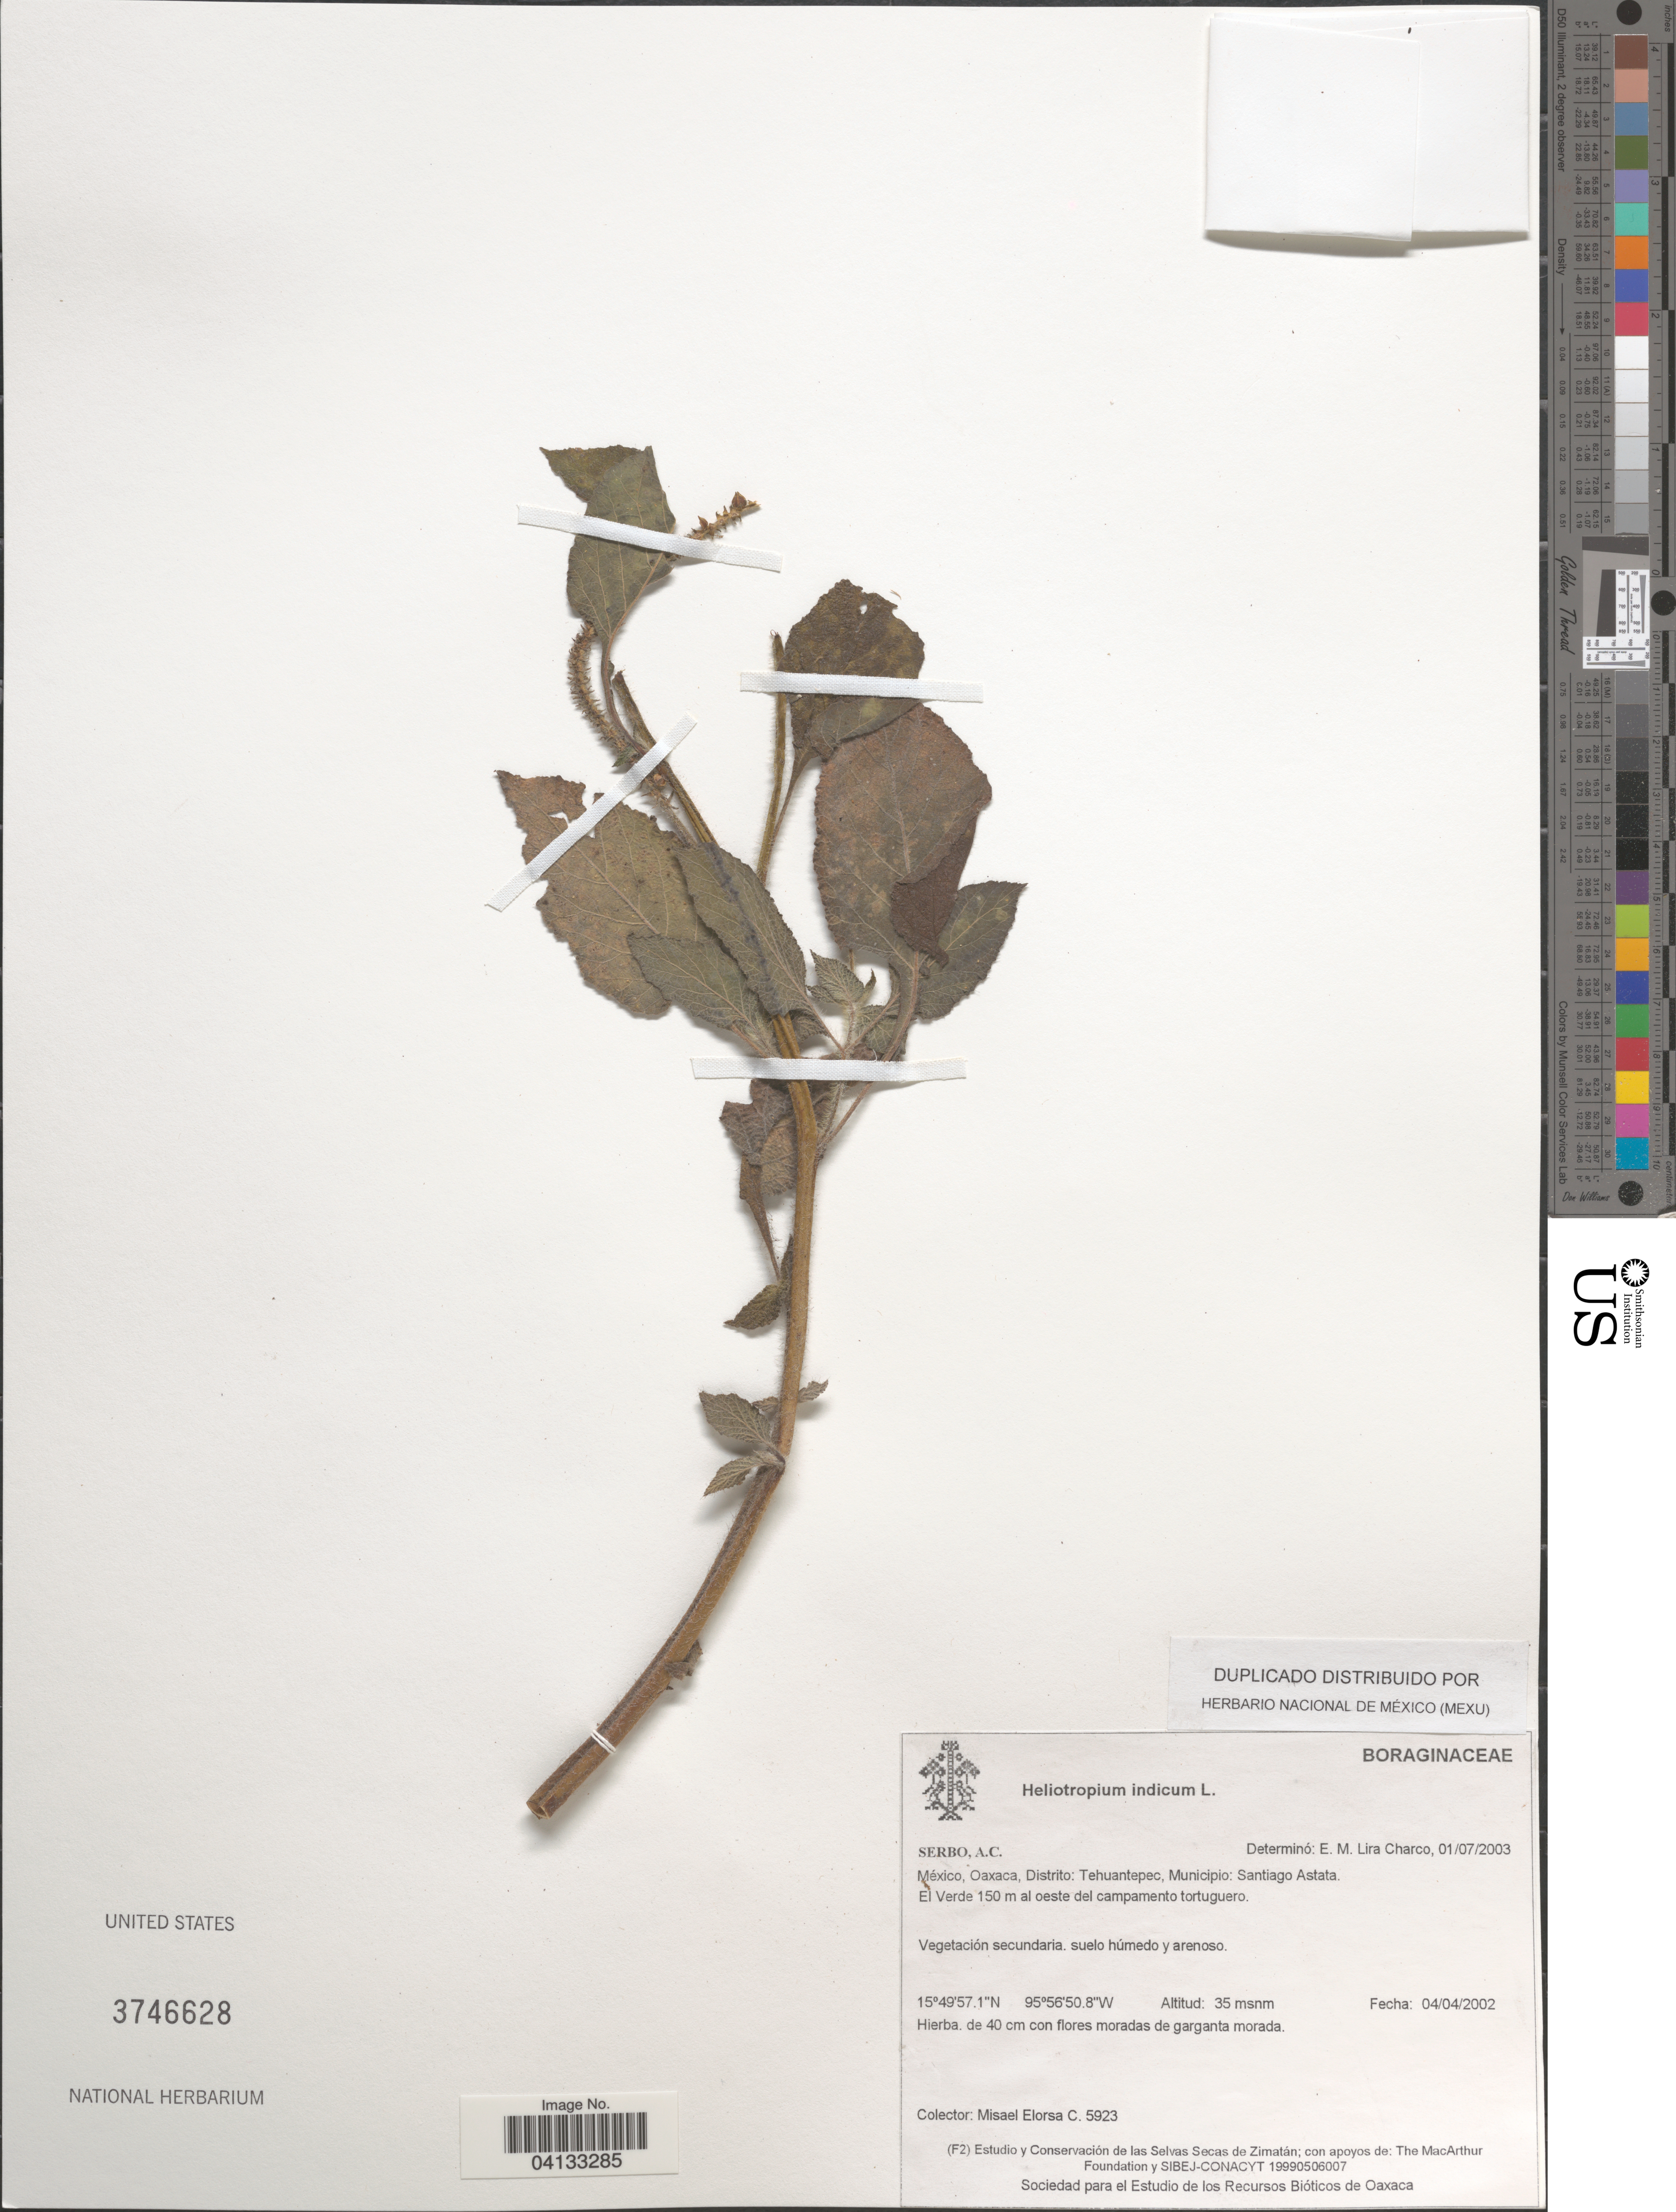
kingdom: Plantae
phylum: Tracheophyta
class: Magnoliopsida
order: Boraginales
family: Heliotropiaceae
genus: Heliotropium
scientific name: Heliotropium indicum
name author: L.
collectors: M. Elorsa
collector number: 5923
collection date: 2002-04-04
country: Mexico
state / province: Oaxaca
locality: Distrito: Tehuantepec, Municipio: Santiago Astata. El Verde 150 m al oeste del campamento tortuguero.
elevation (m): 35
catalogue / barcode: US 3746628